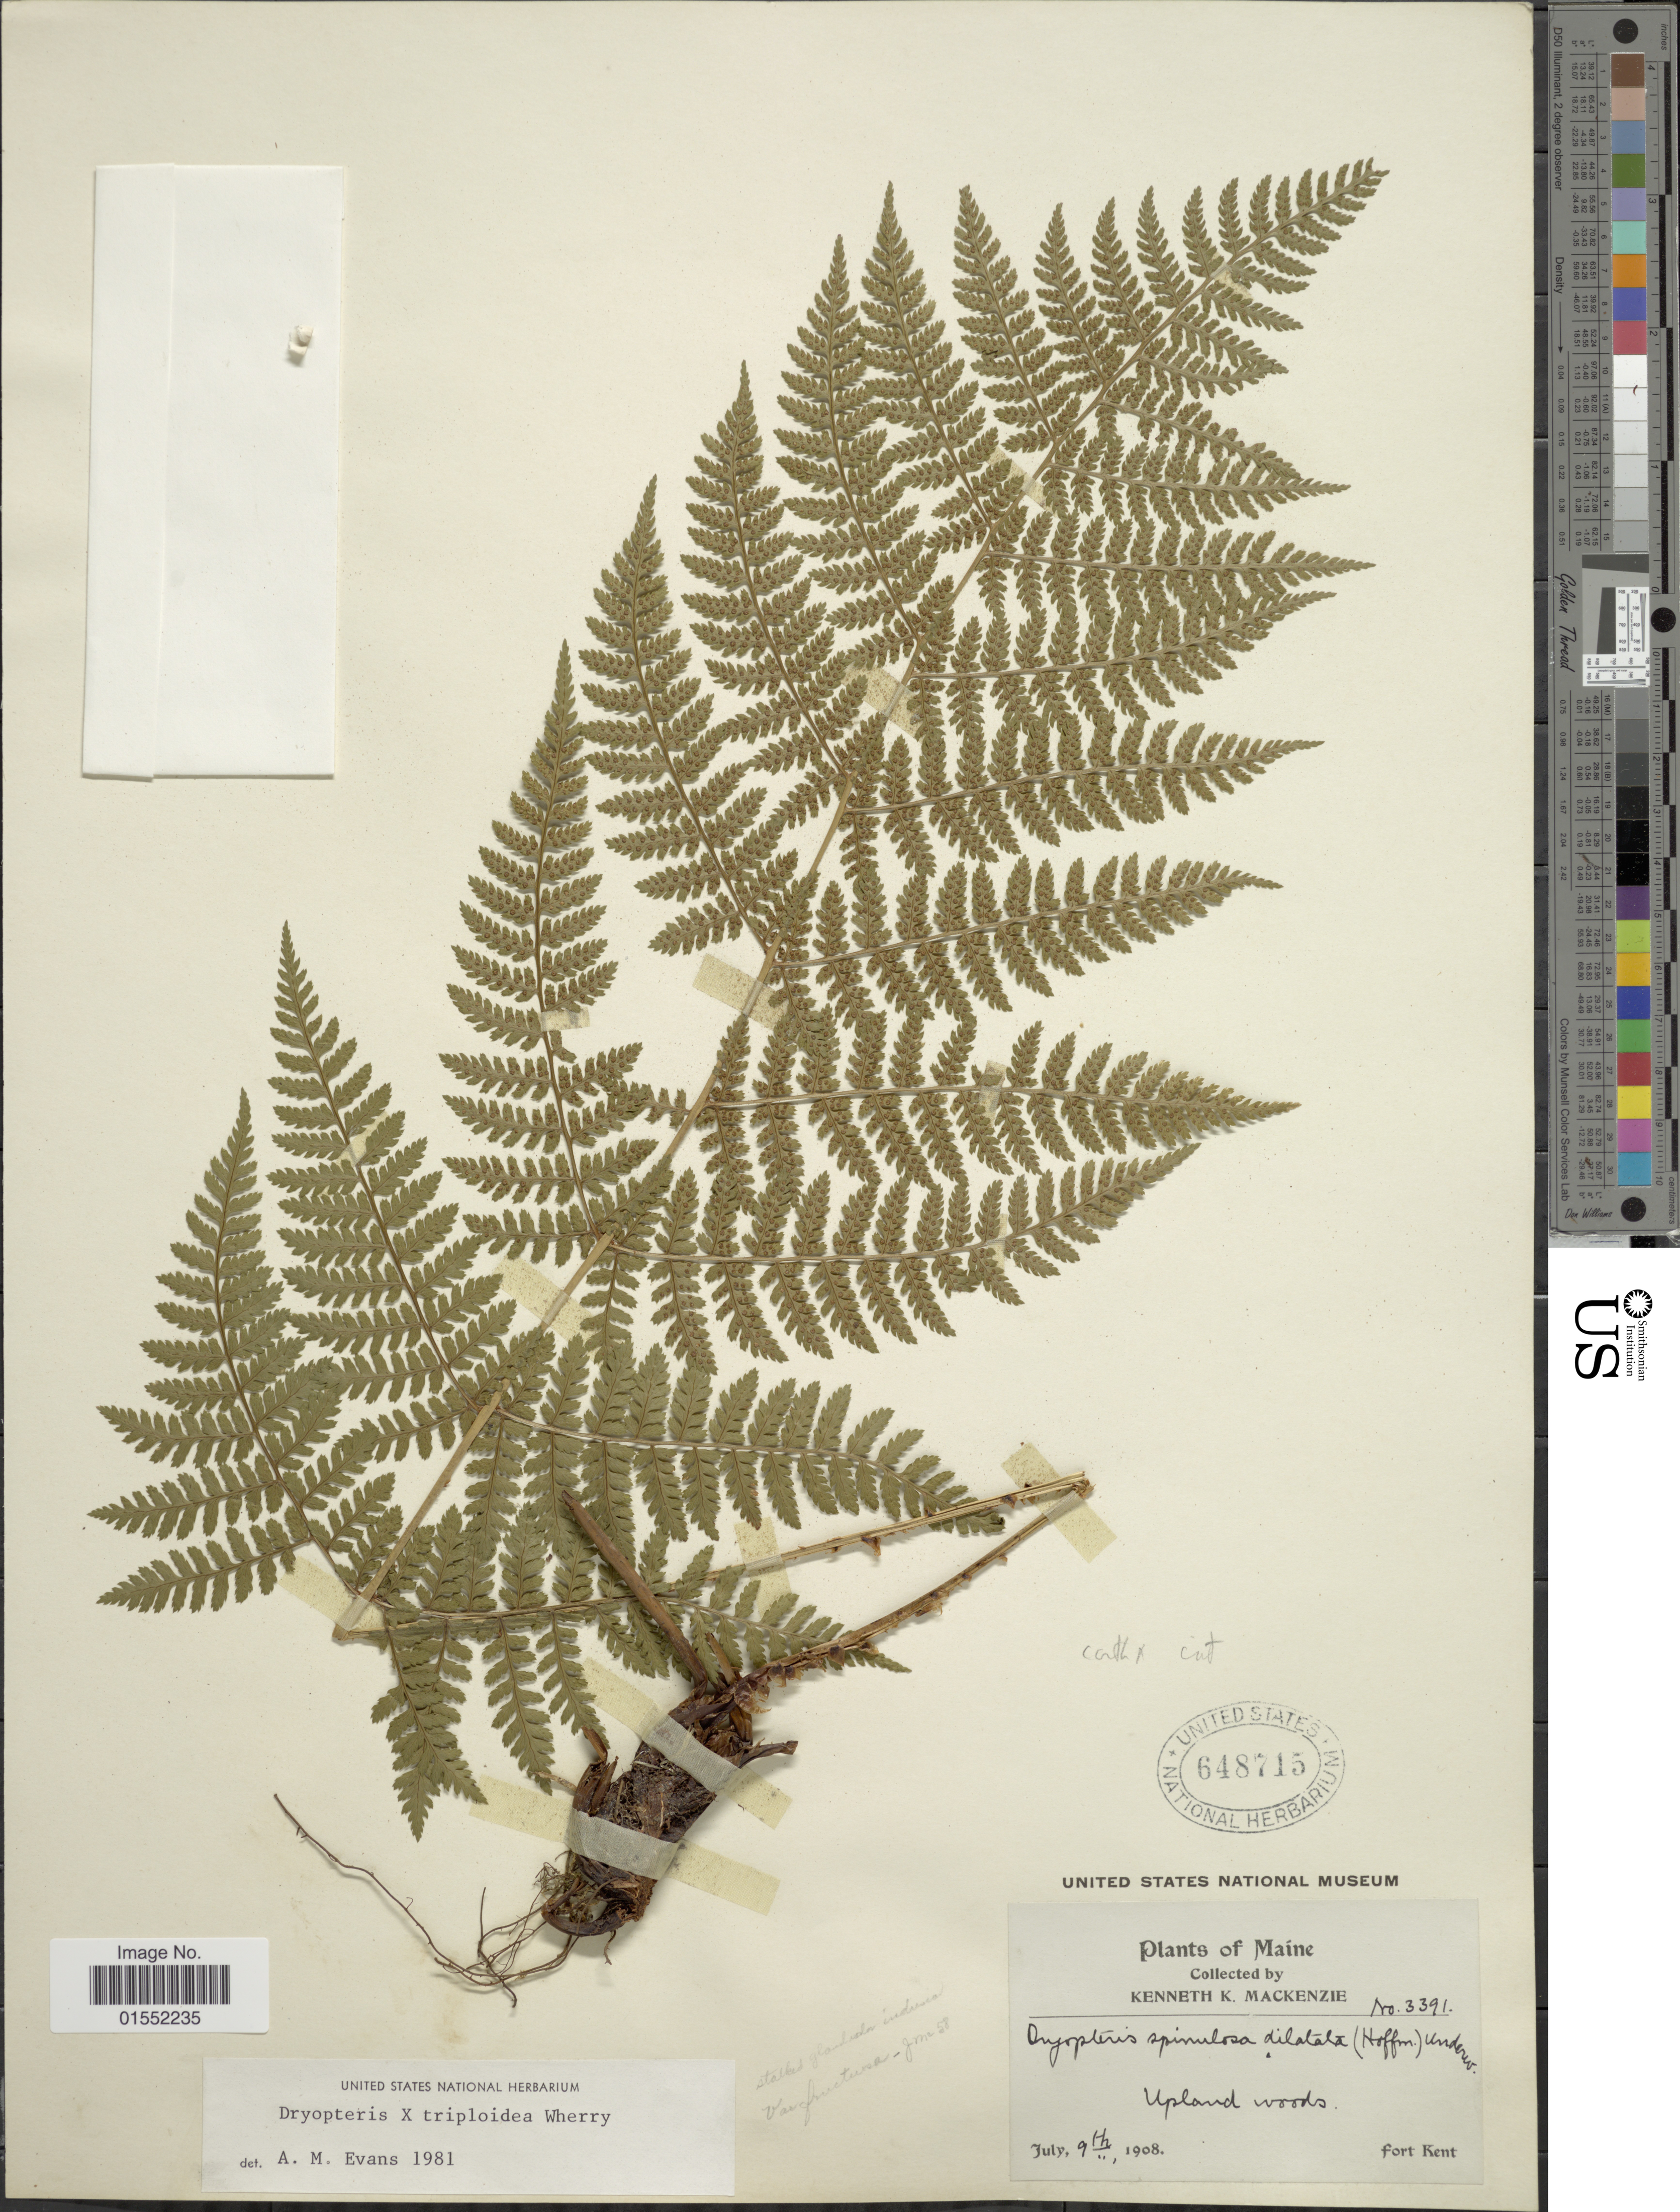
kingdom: Plantae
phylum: Tracheophyta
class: Polypodiopsida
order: Polypodiales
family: Dryopteridaceae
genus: Dryopteris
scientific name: Dryopteris x triploidea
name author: Wherry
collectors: K. K. Mackenzie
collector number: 3391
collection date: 1908-07-09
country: United States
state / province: Maine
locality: Upland woods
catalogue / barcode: US 648715